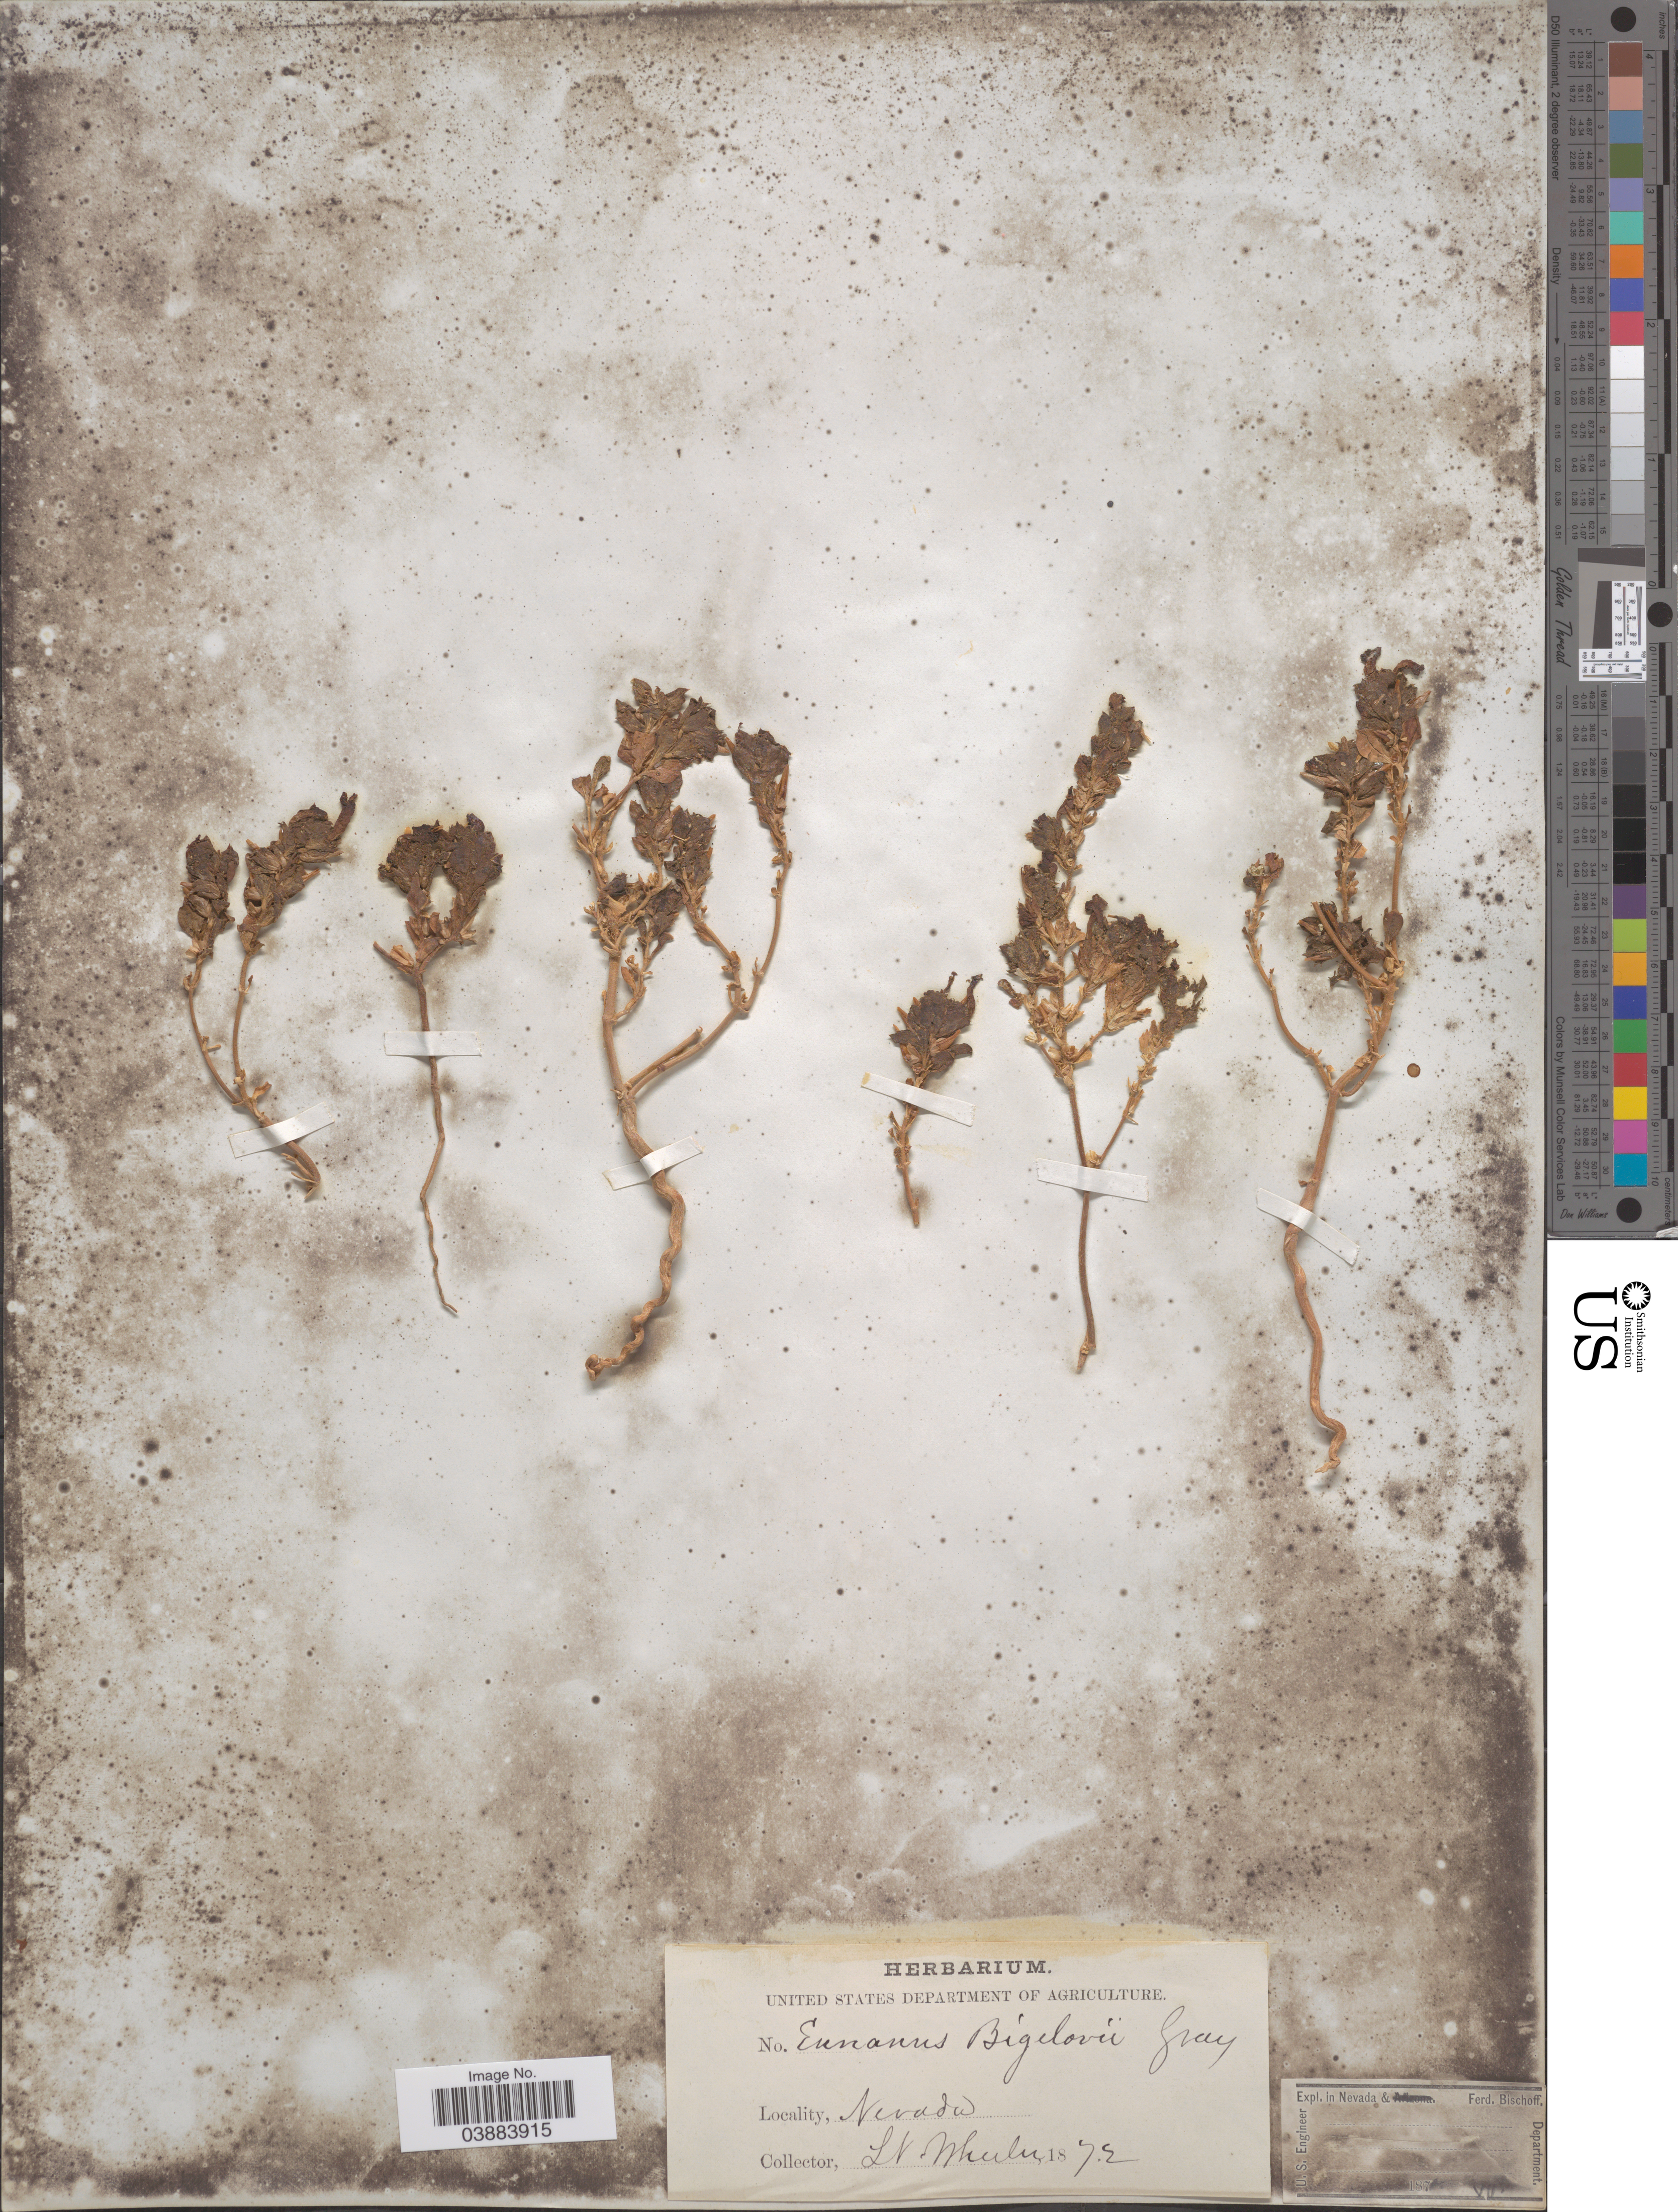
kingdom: Plantae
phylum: Tracheophyta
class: Magnoliopsida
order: Lamiales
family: Phrymaceae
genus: Eunanus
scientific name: Eunanus bigelovii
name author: A. Gray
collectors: Wheeler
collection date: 1872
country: United States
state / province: Nevada